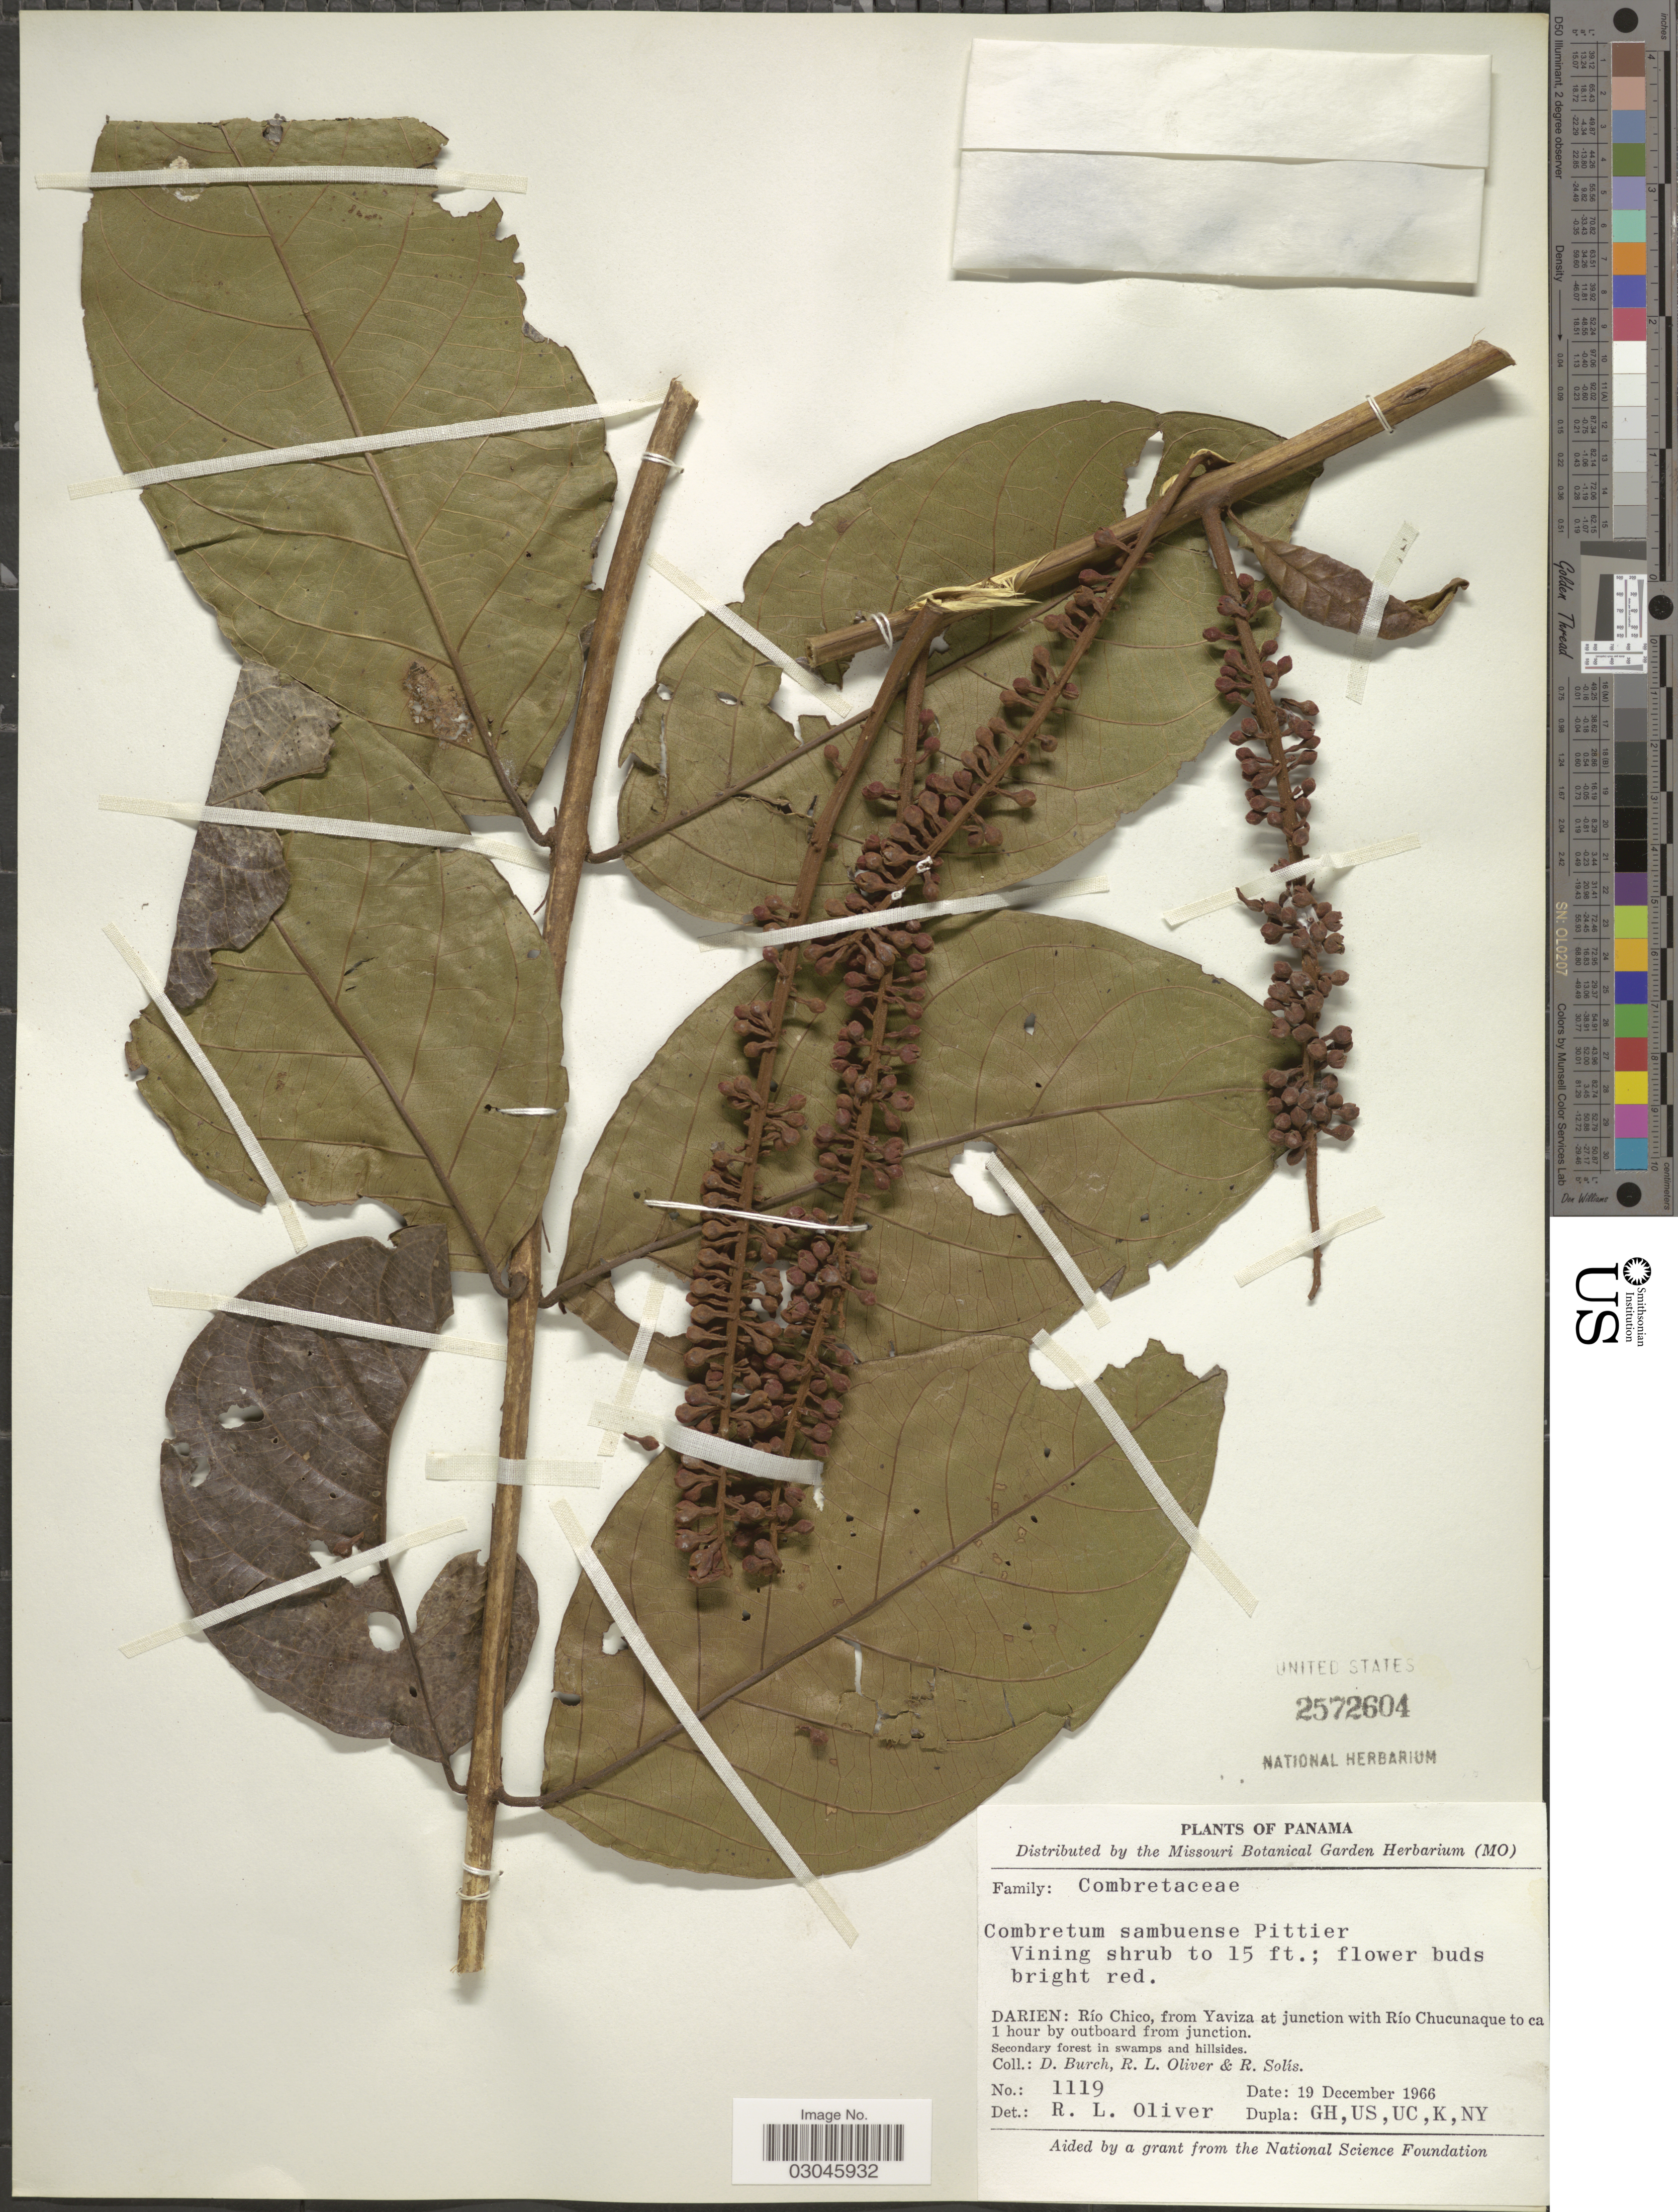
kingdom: Plantae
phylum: Tracheophyta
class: Magnoliopsida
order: Myrtales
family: Combretaceae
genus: Combretum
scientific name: Combretum sambuense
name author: Pittier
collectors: D. Burch, R. Oliver & R. Solis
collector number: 1119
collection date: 1966-12-19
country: Panama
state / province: Darién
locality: Río Chico, from Yaviza at junction with Río Chucunaque to ca 1 hour by outboard from junction.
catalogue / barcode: US 2572604